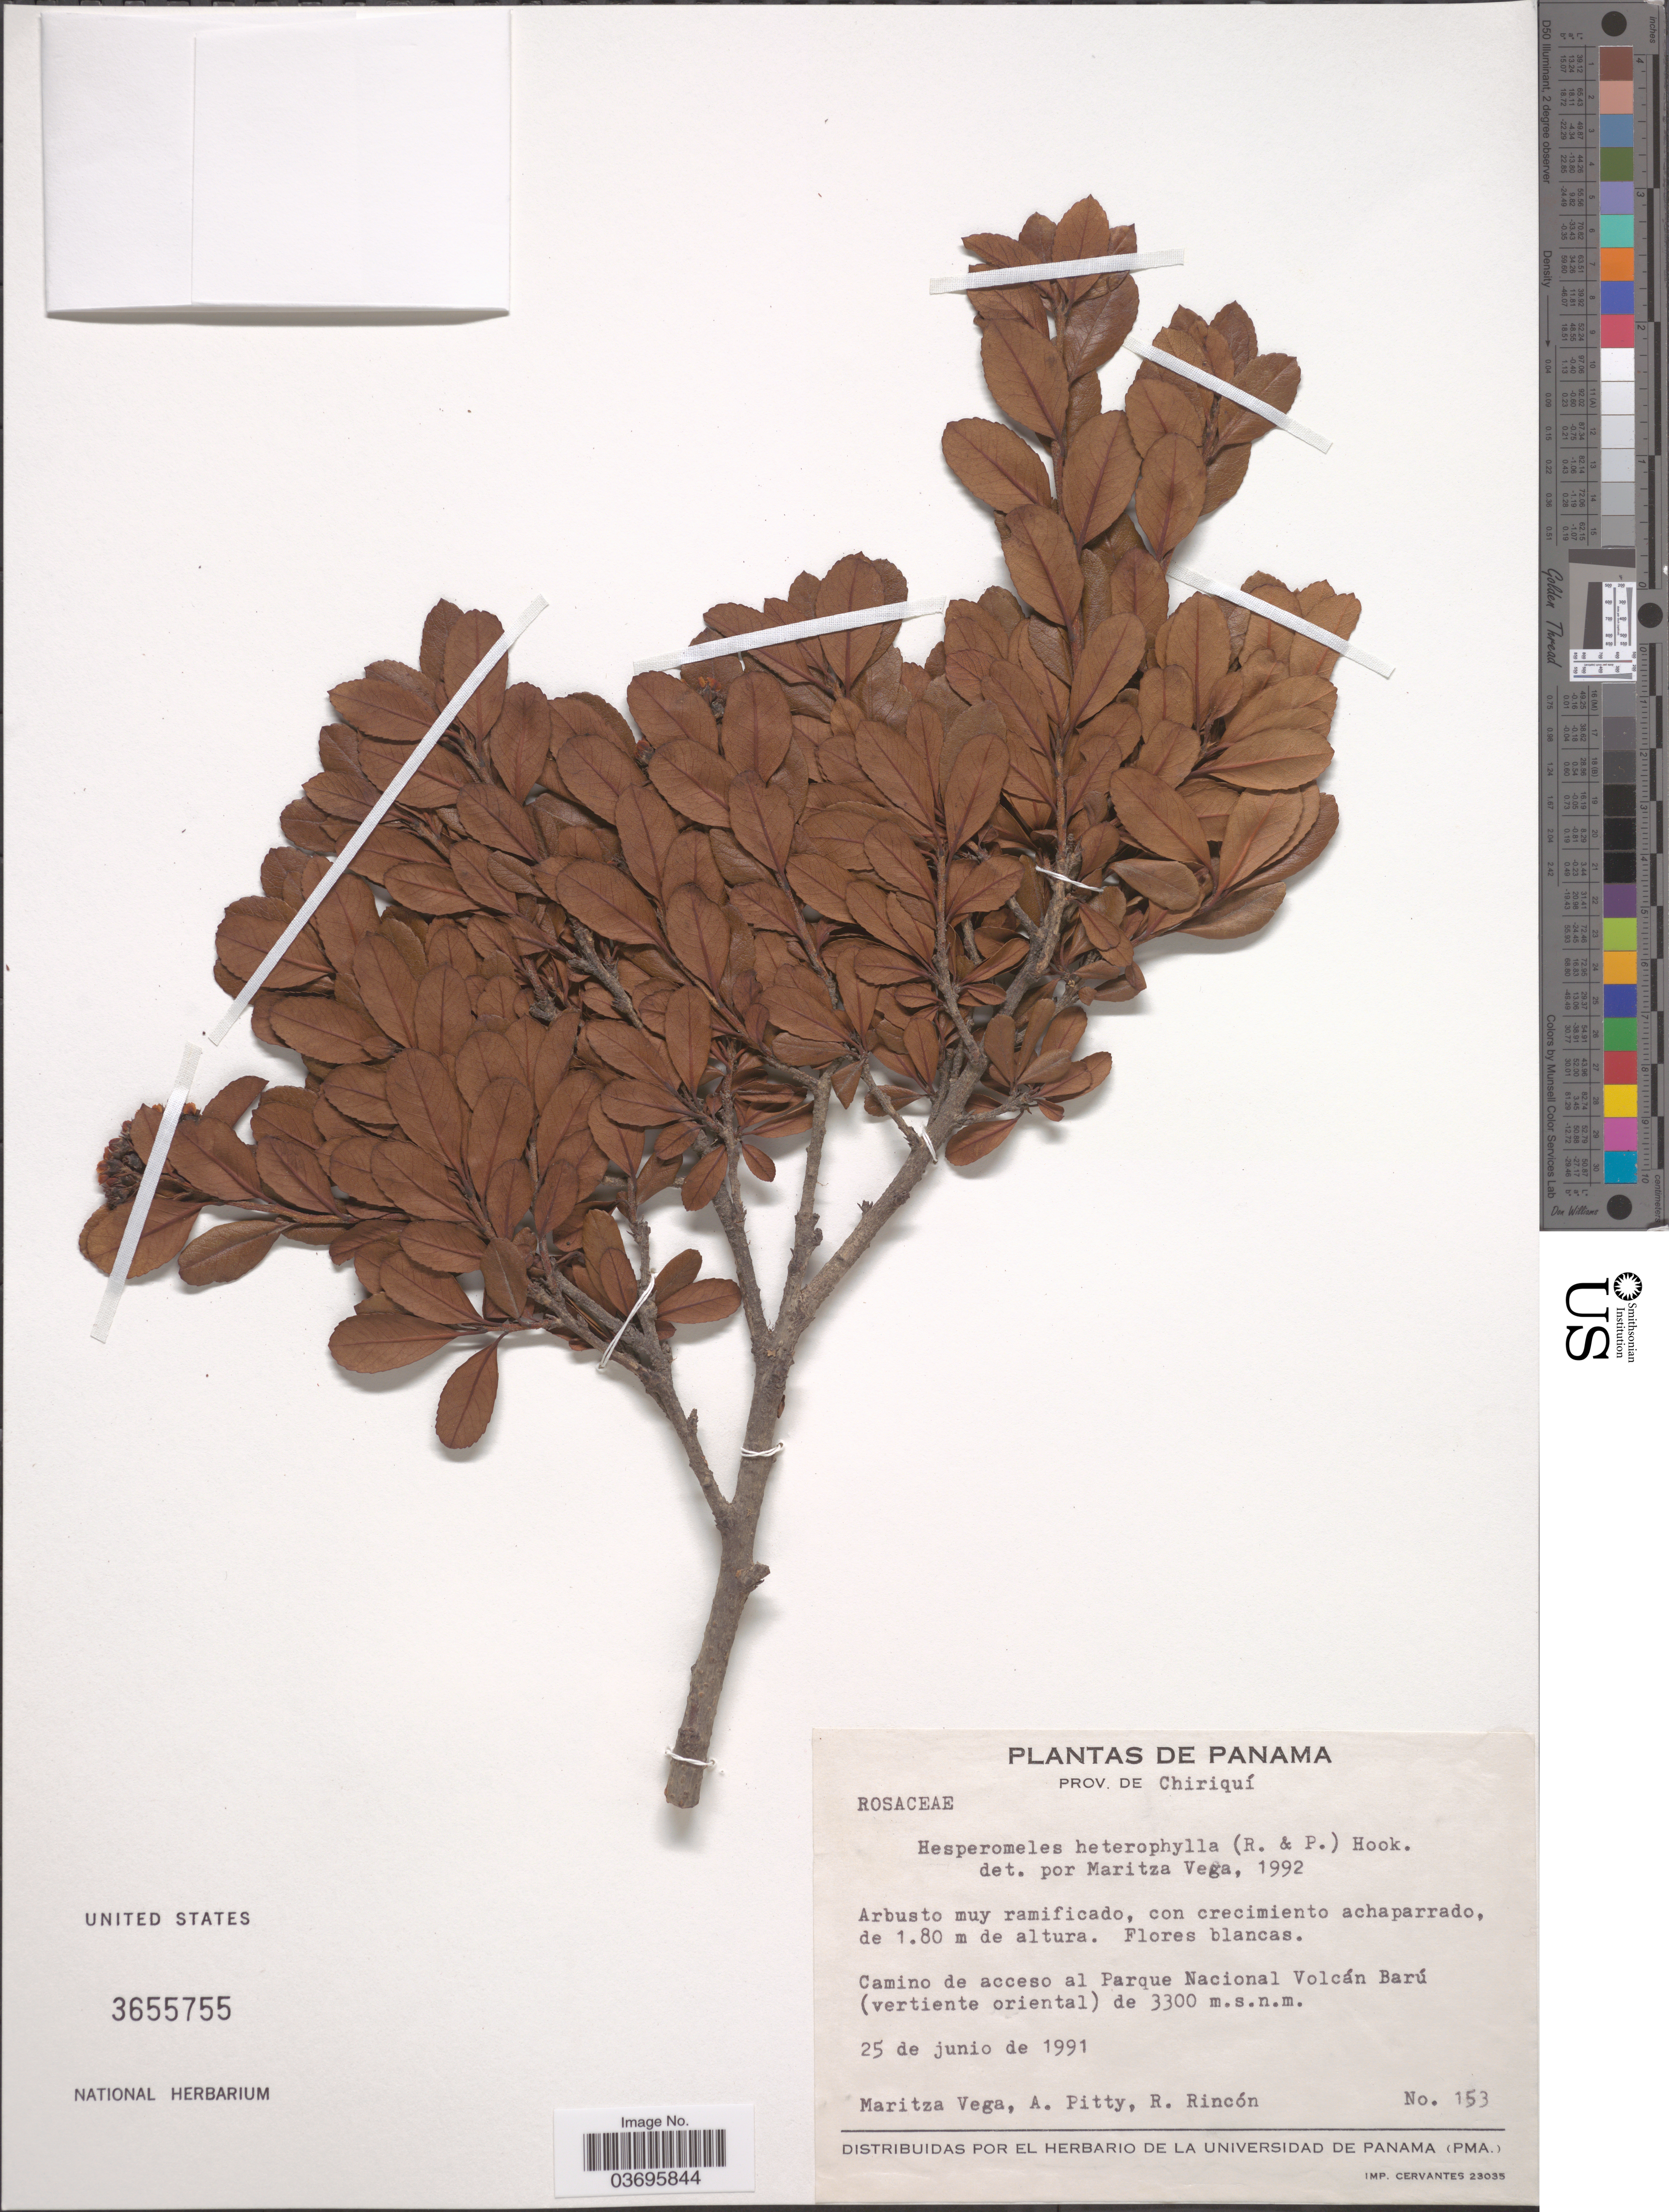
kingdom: Plantae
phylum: Tracheophyta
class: Magnoliopsida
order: Rosales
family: Rosaceae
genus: Hesperomeles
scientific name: Hesperomeles heterophylla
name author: (Ruiz & Pav.) Hook.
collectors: M. Vega, A. Pitty & R. Rincon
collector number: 153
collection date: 1991-06-25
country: Panama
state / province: Chiriqui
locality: Camino de acceso al Parque Nacional Volcán Barú (vertiente oriental).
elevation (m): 3300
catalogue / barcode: US 3655755